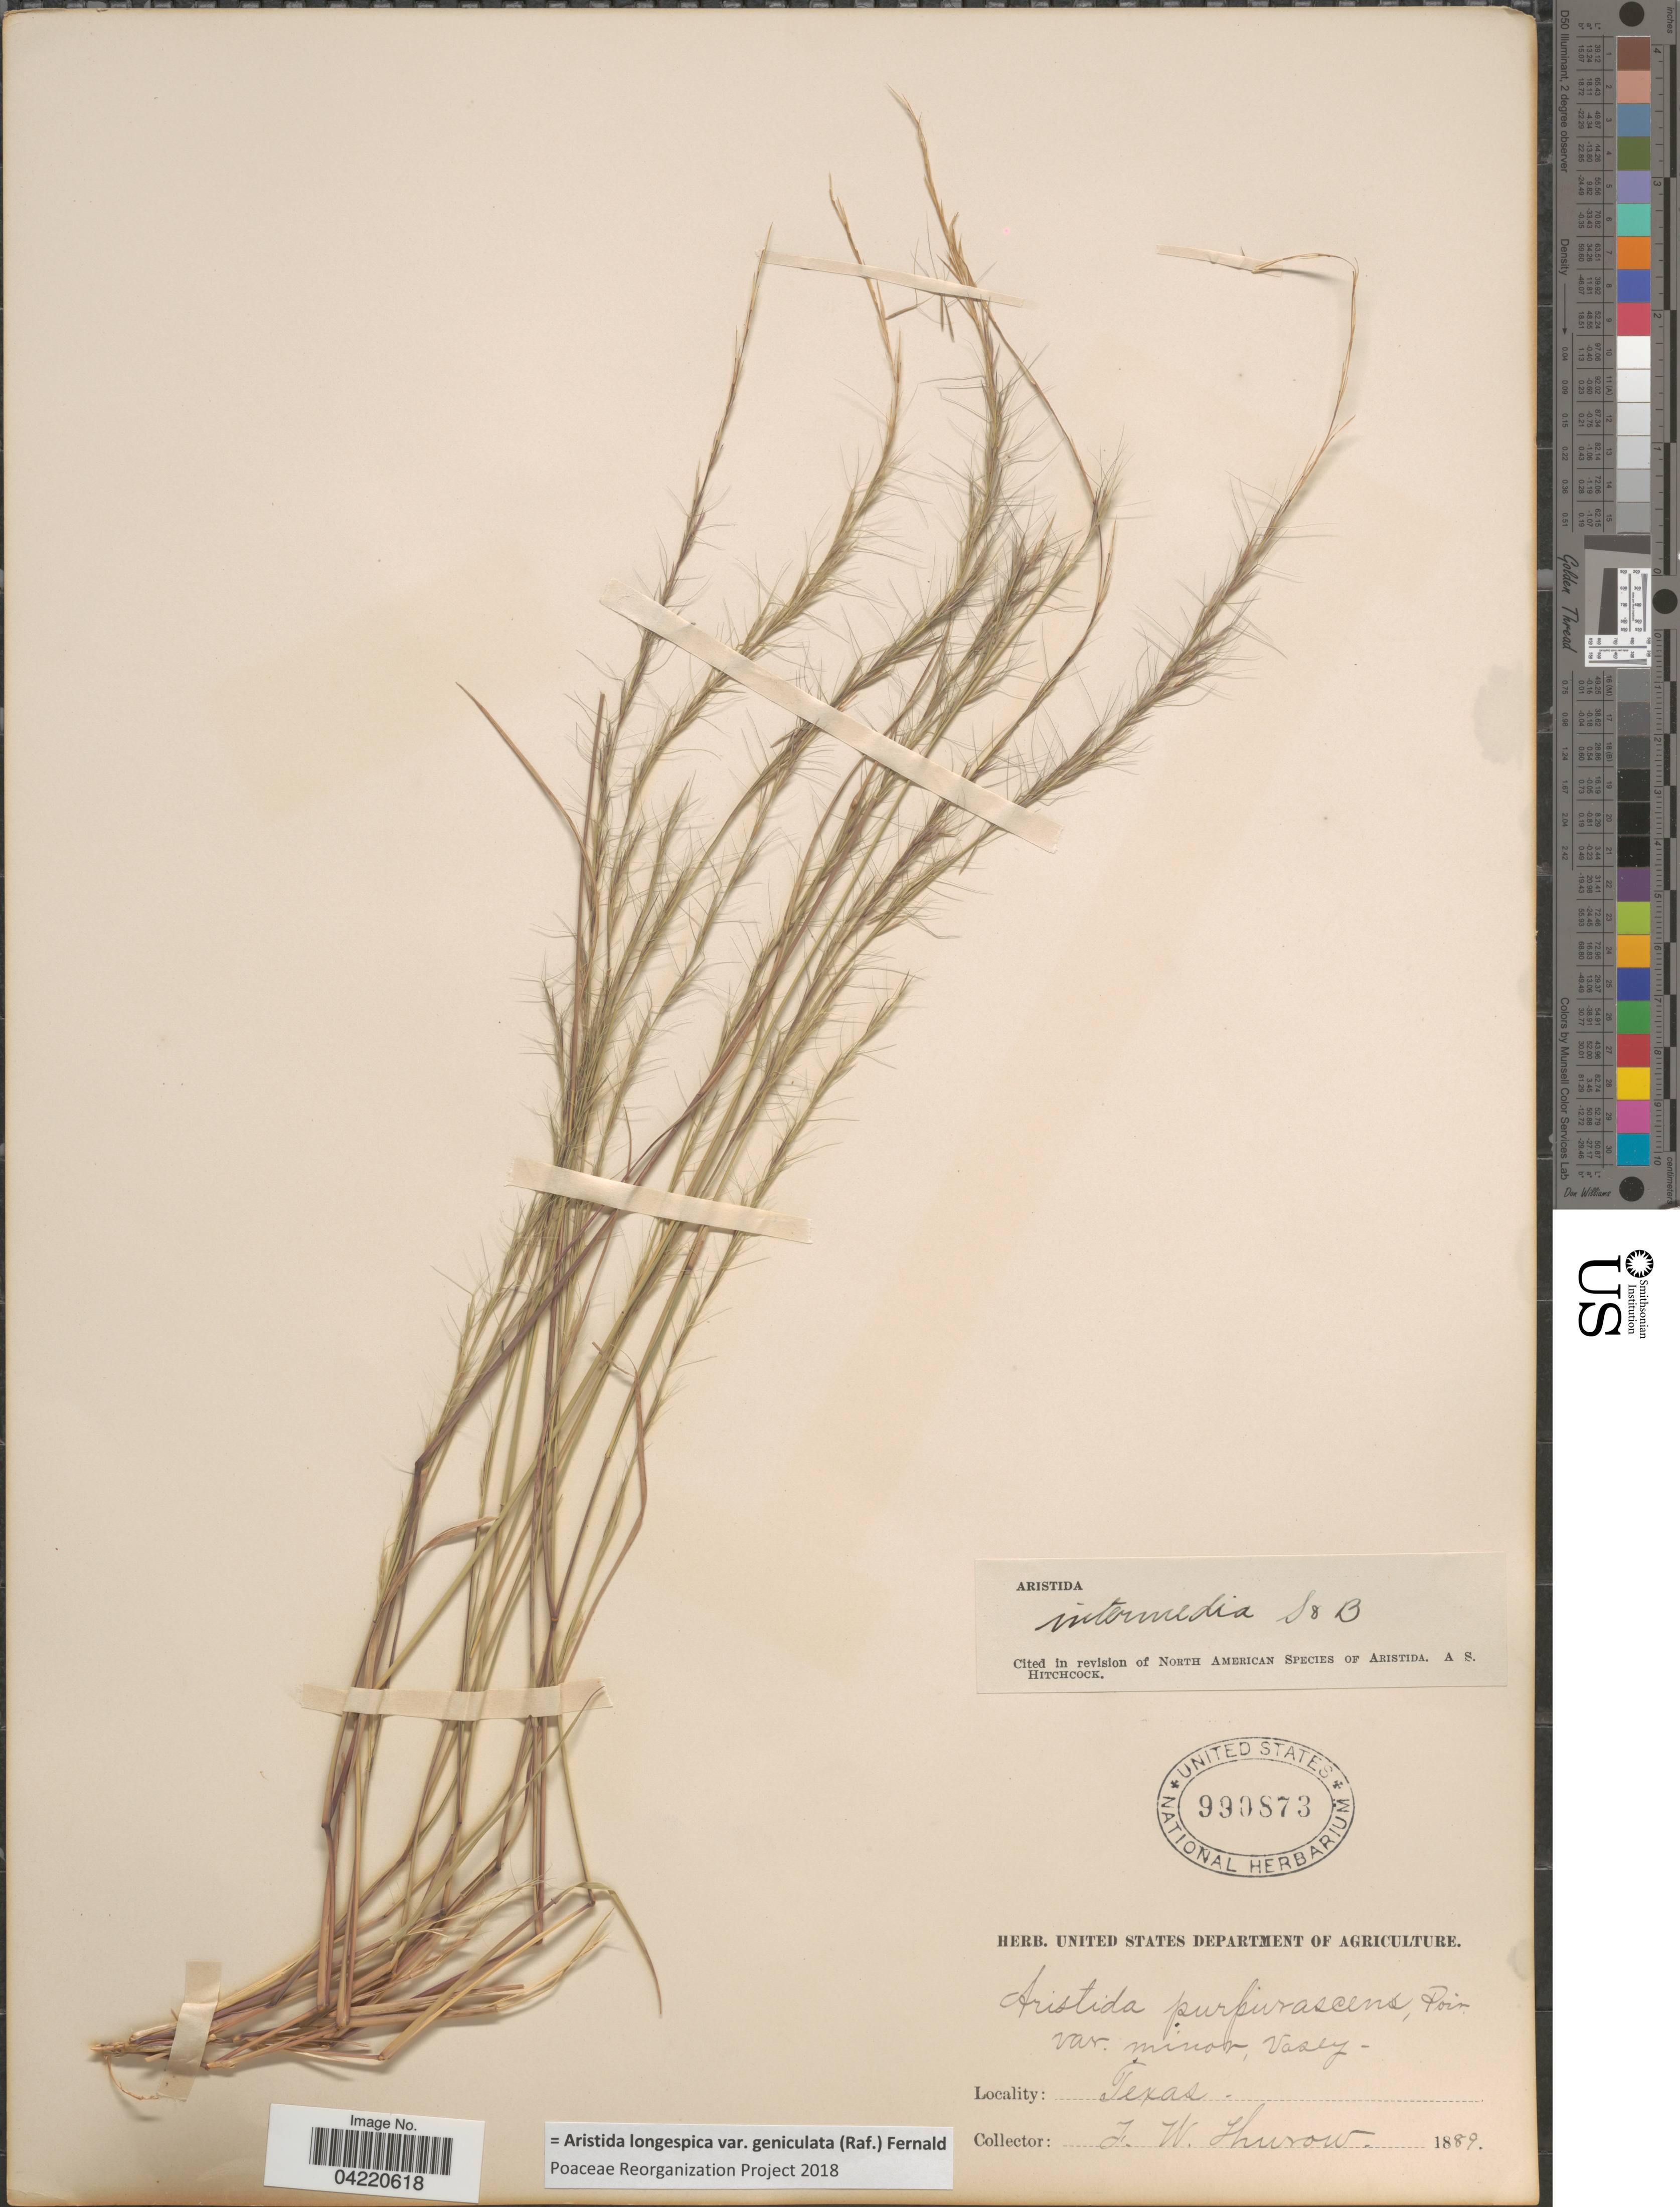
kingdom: Plantae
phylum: Tracheophyta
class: Liliopsida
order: Poales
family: Poaceae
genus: Aristida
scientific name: Aristida longespica var. geniculata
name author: (Raf.) Fernald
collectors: F. W. Thurow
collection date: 1889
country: United States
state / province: Texas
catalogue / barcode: US 990873